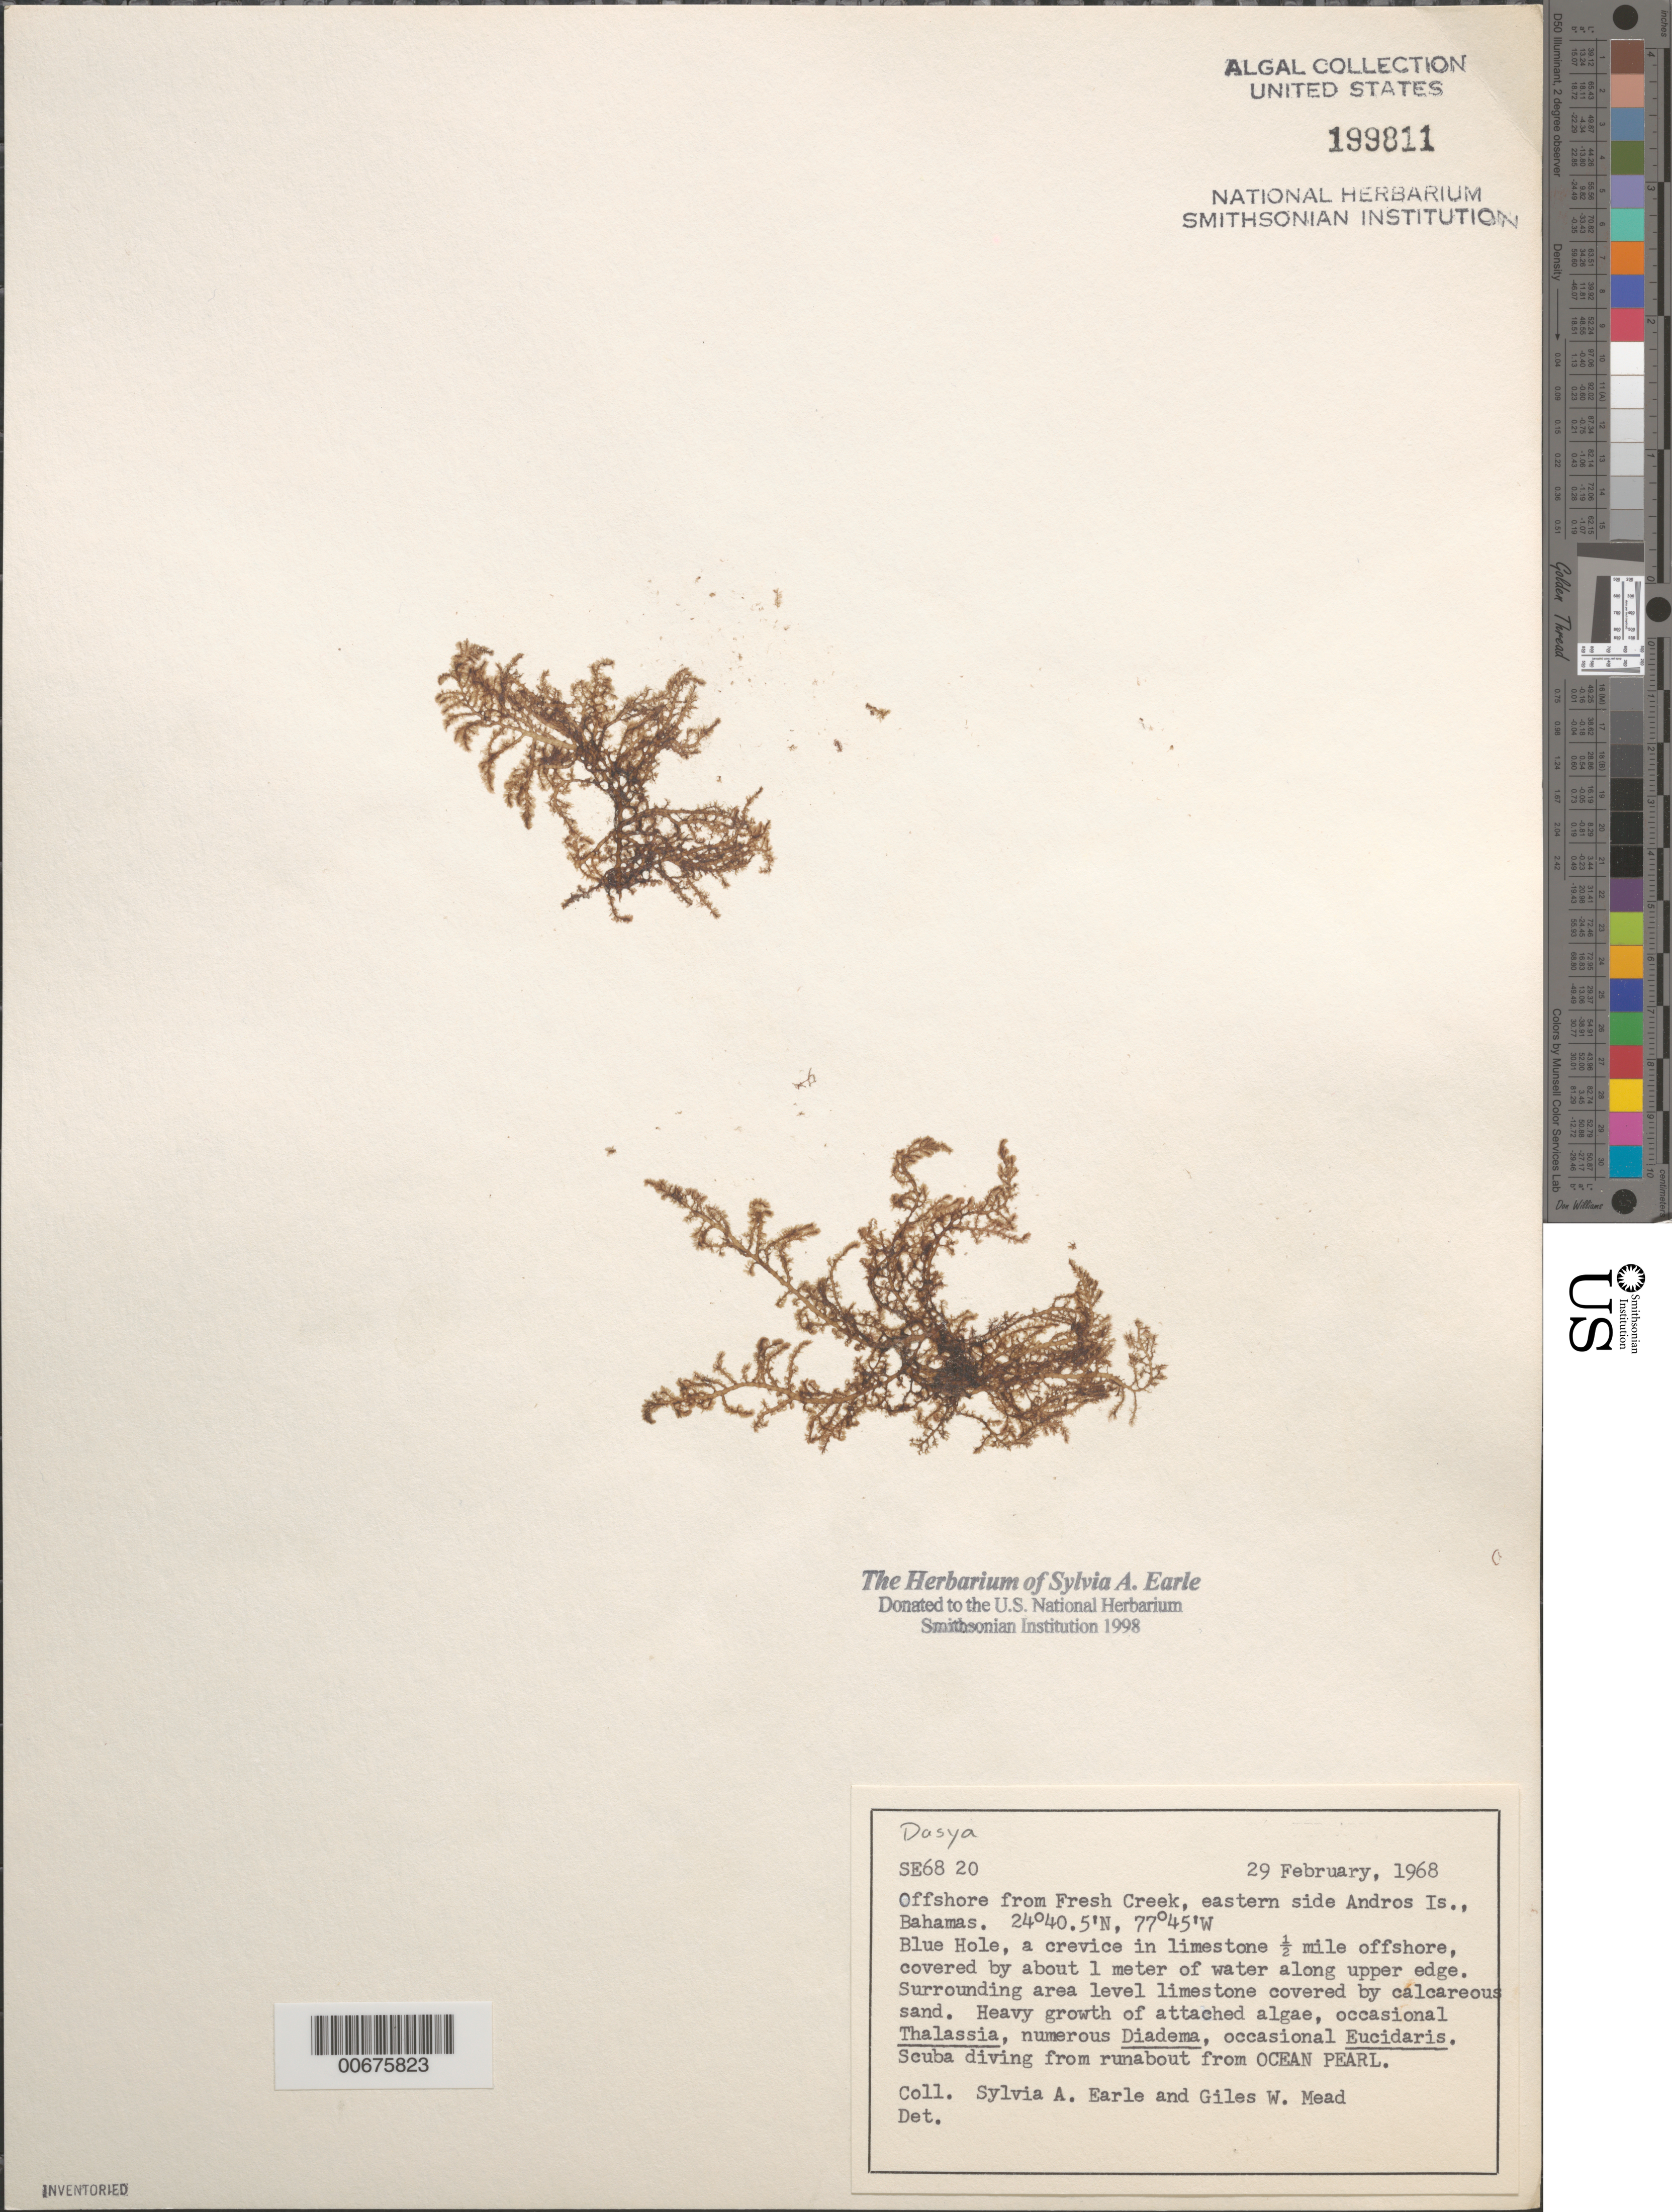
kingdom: Plantae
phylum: Rhodophyta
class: Florideophyceae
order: Ceramiales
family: Dasyaceae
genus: Dasya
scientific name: Dasya sp.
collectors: S. A. Earle & G. W. Mead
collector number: SE 6820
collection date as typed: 29 Feb 1968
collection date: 1968-02-29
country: Bahamas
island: Andros Island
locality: Blue Hole, off Fresh Creek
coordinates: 24 40.5' N, 77 45' W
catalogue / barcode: US 199811